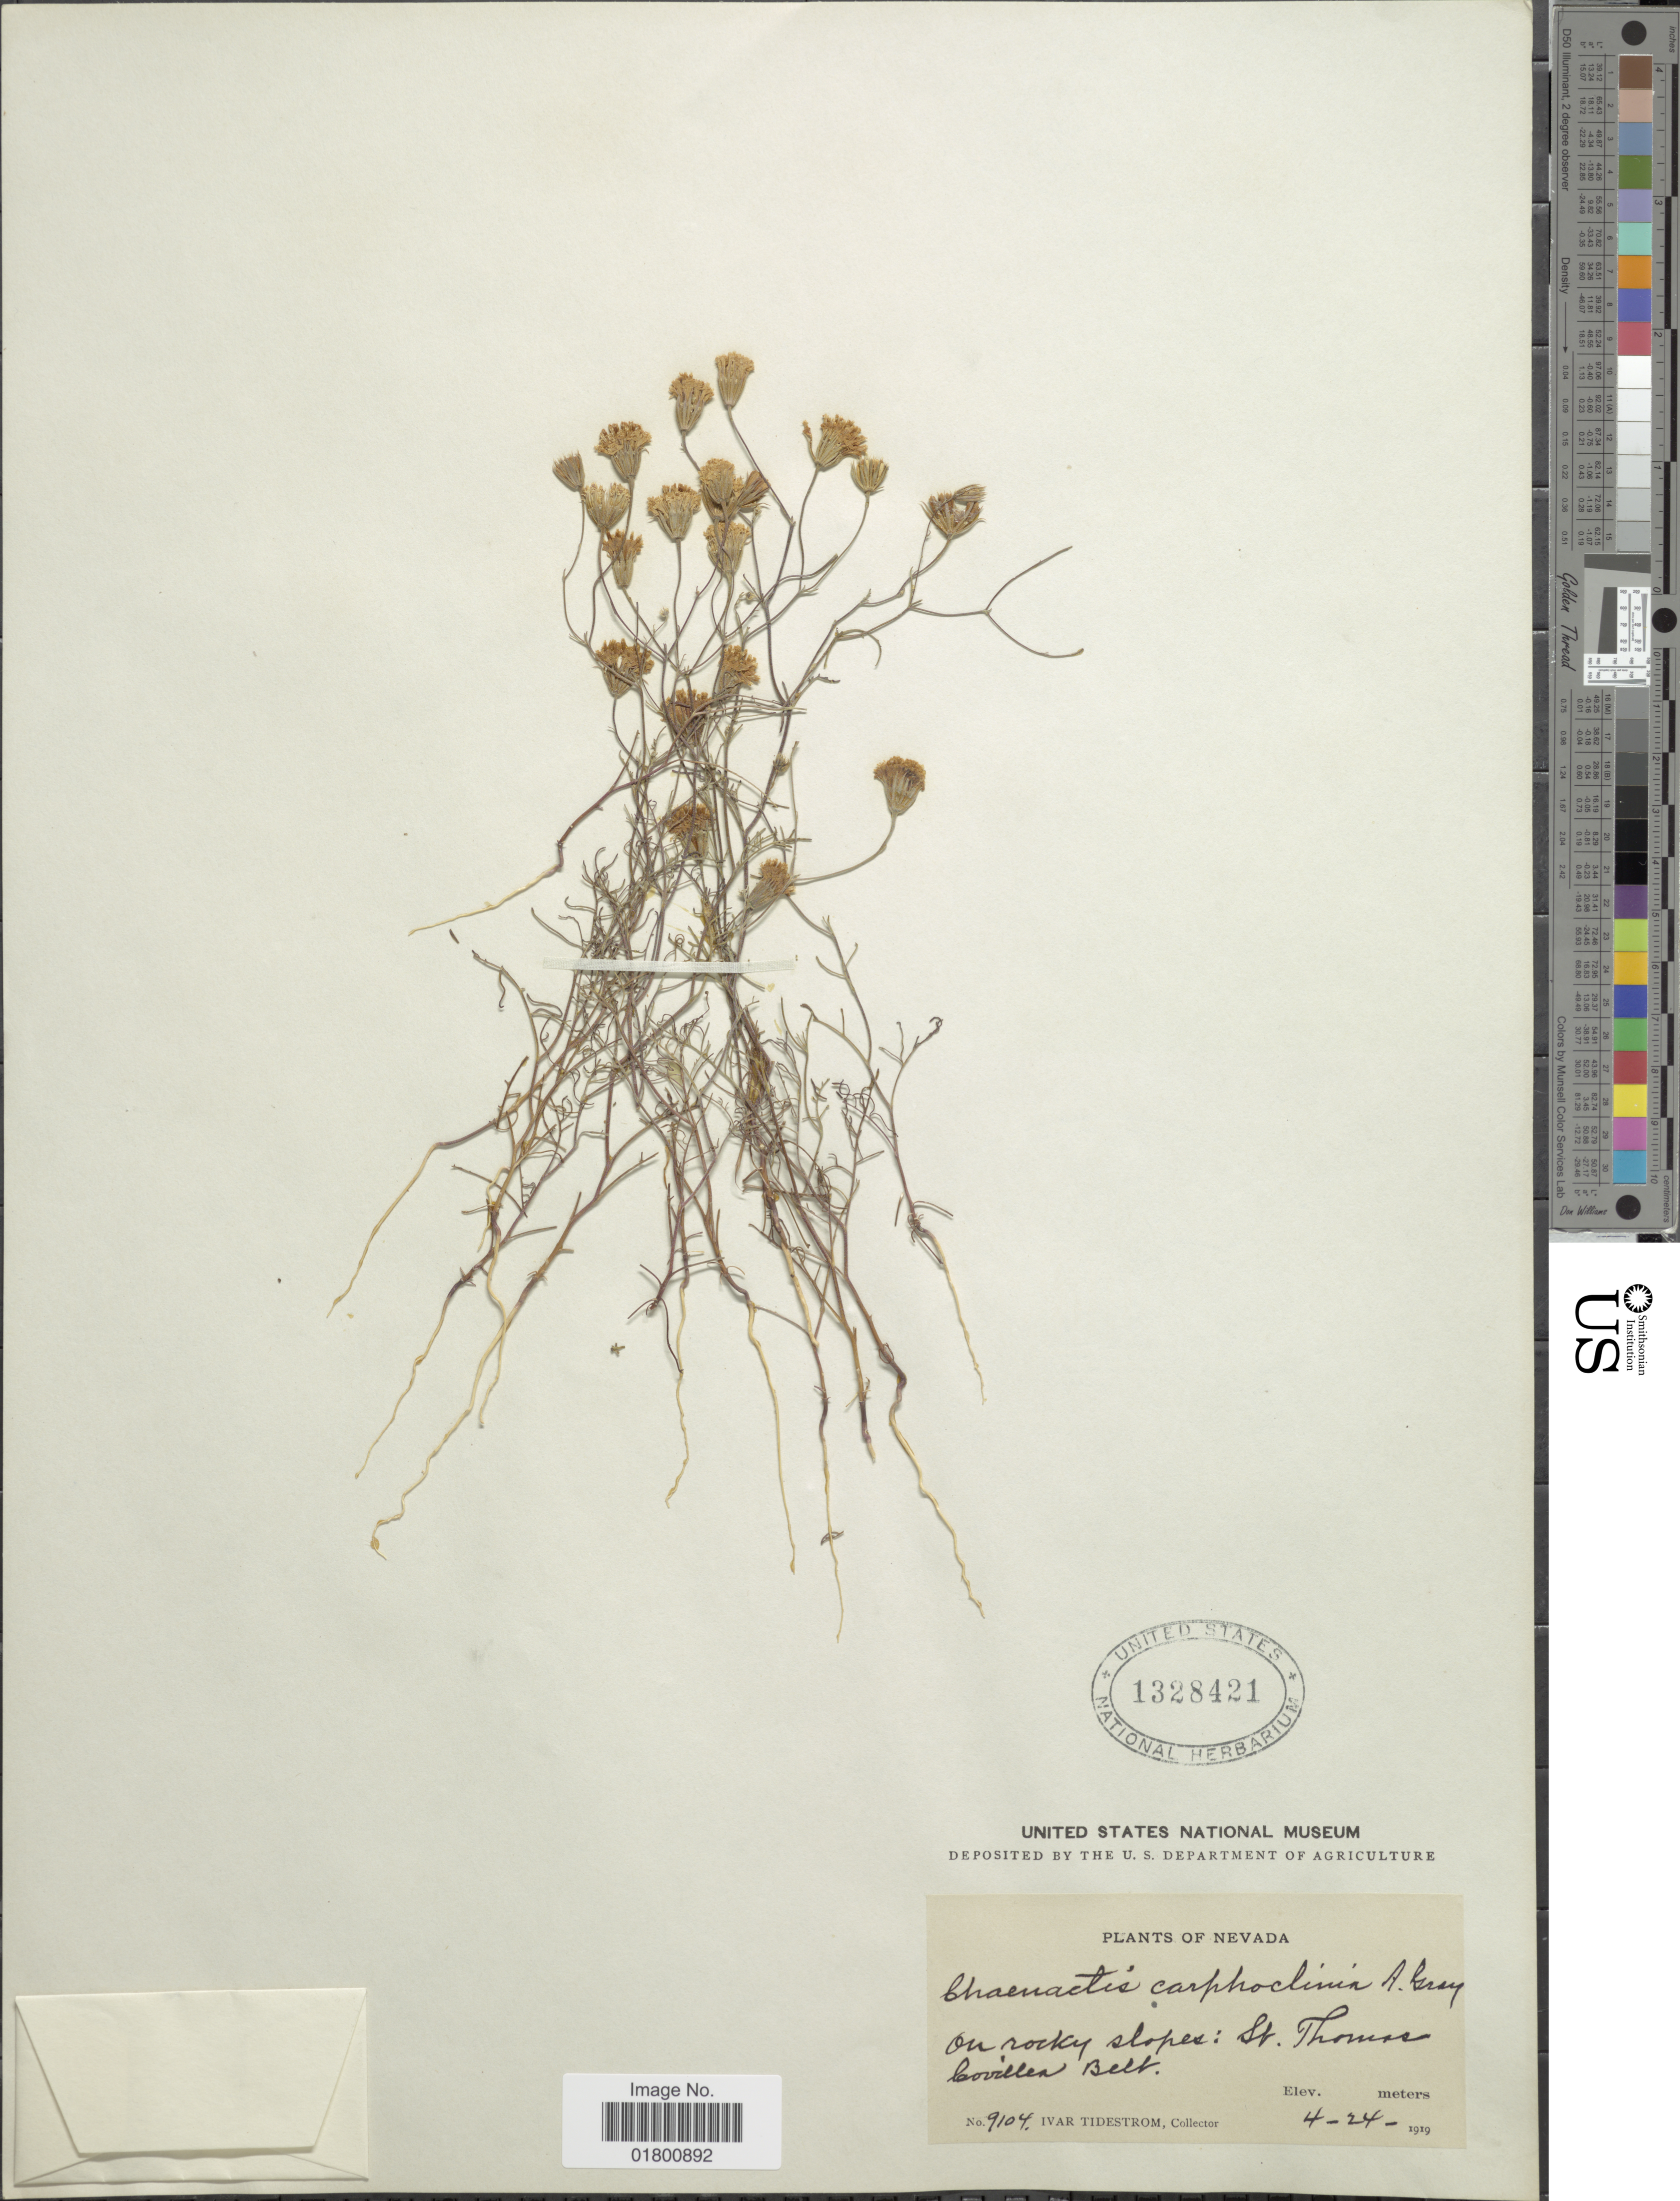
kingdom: Plantae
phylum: Tracheophyta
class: Magnoliopsida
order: Asterales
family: Asteraceae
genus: Chaenactis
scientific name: Chaenactis carphoclinia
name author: A. Gray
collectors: I. F. Tidestrom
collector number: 9104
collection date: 1919-04-24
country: United States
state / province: Nevada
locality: On rocky slopes: St. Thomas Covillea Belt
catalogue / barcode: US 1328421